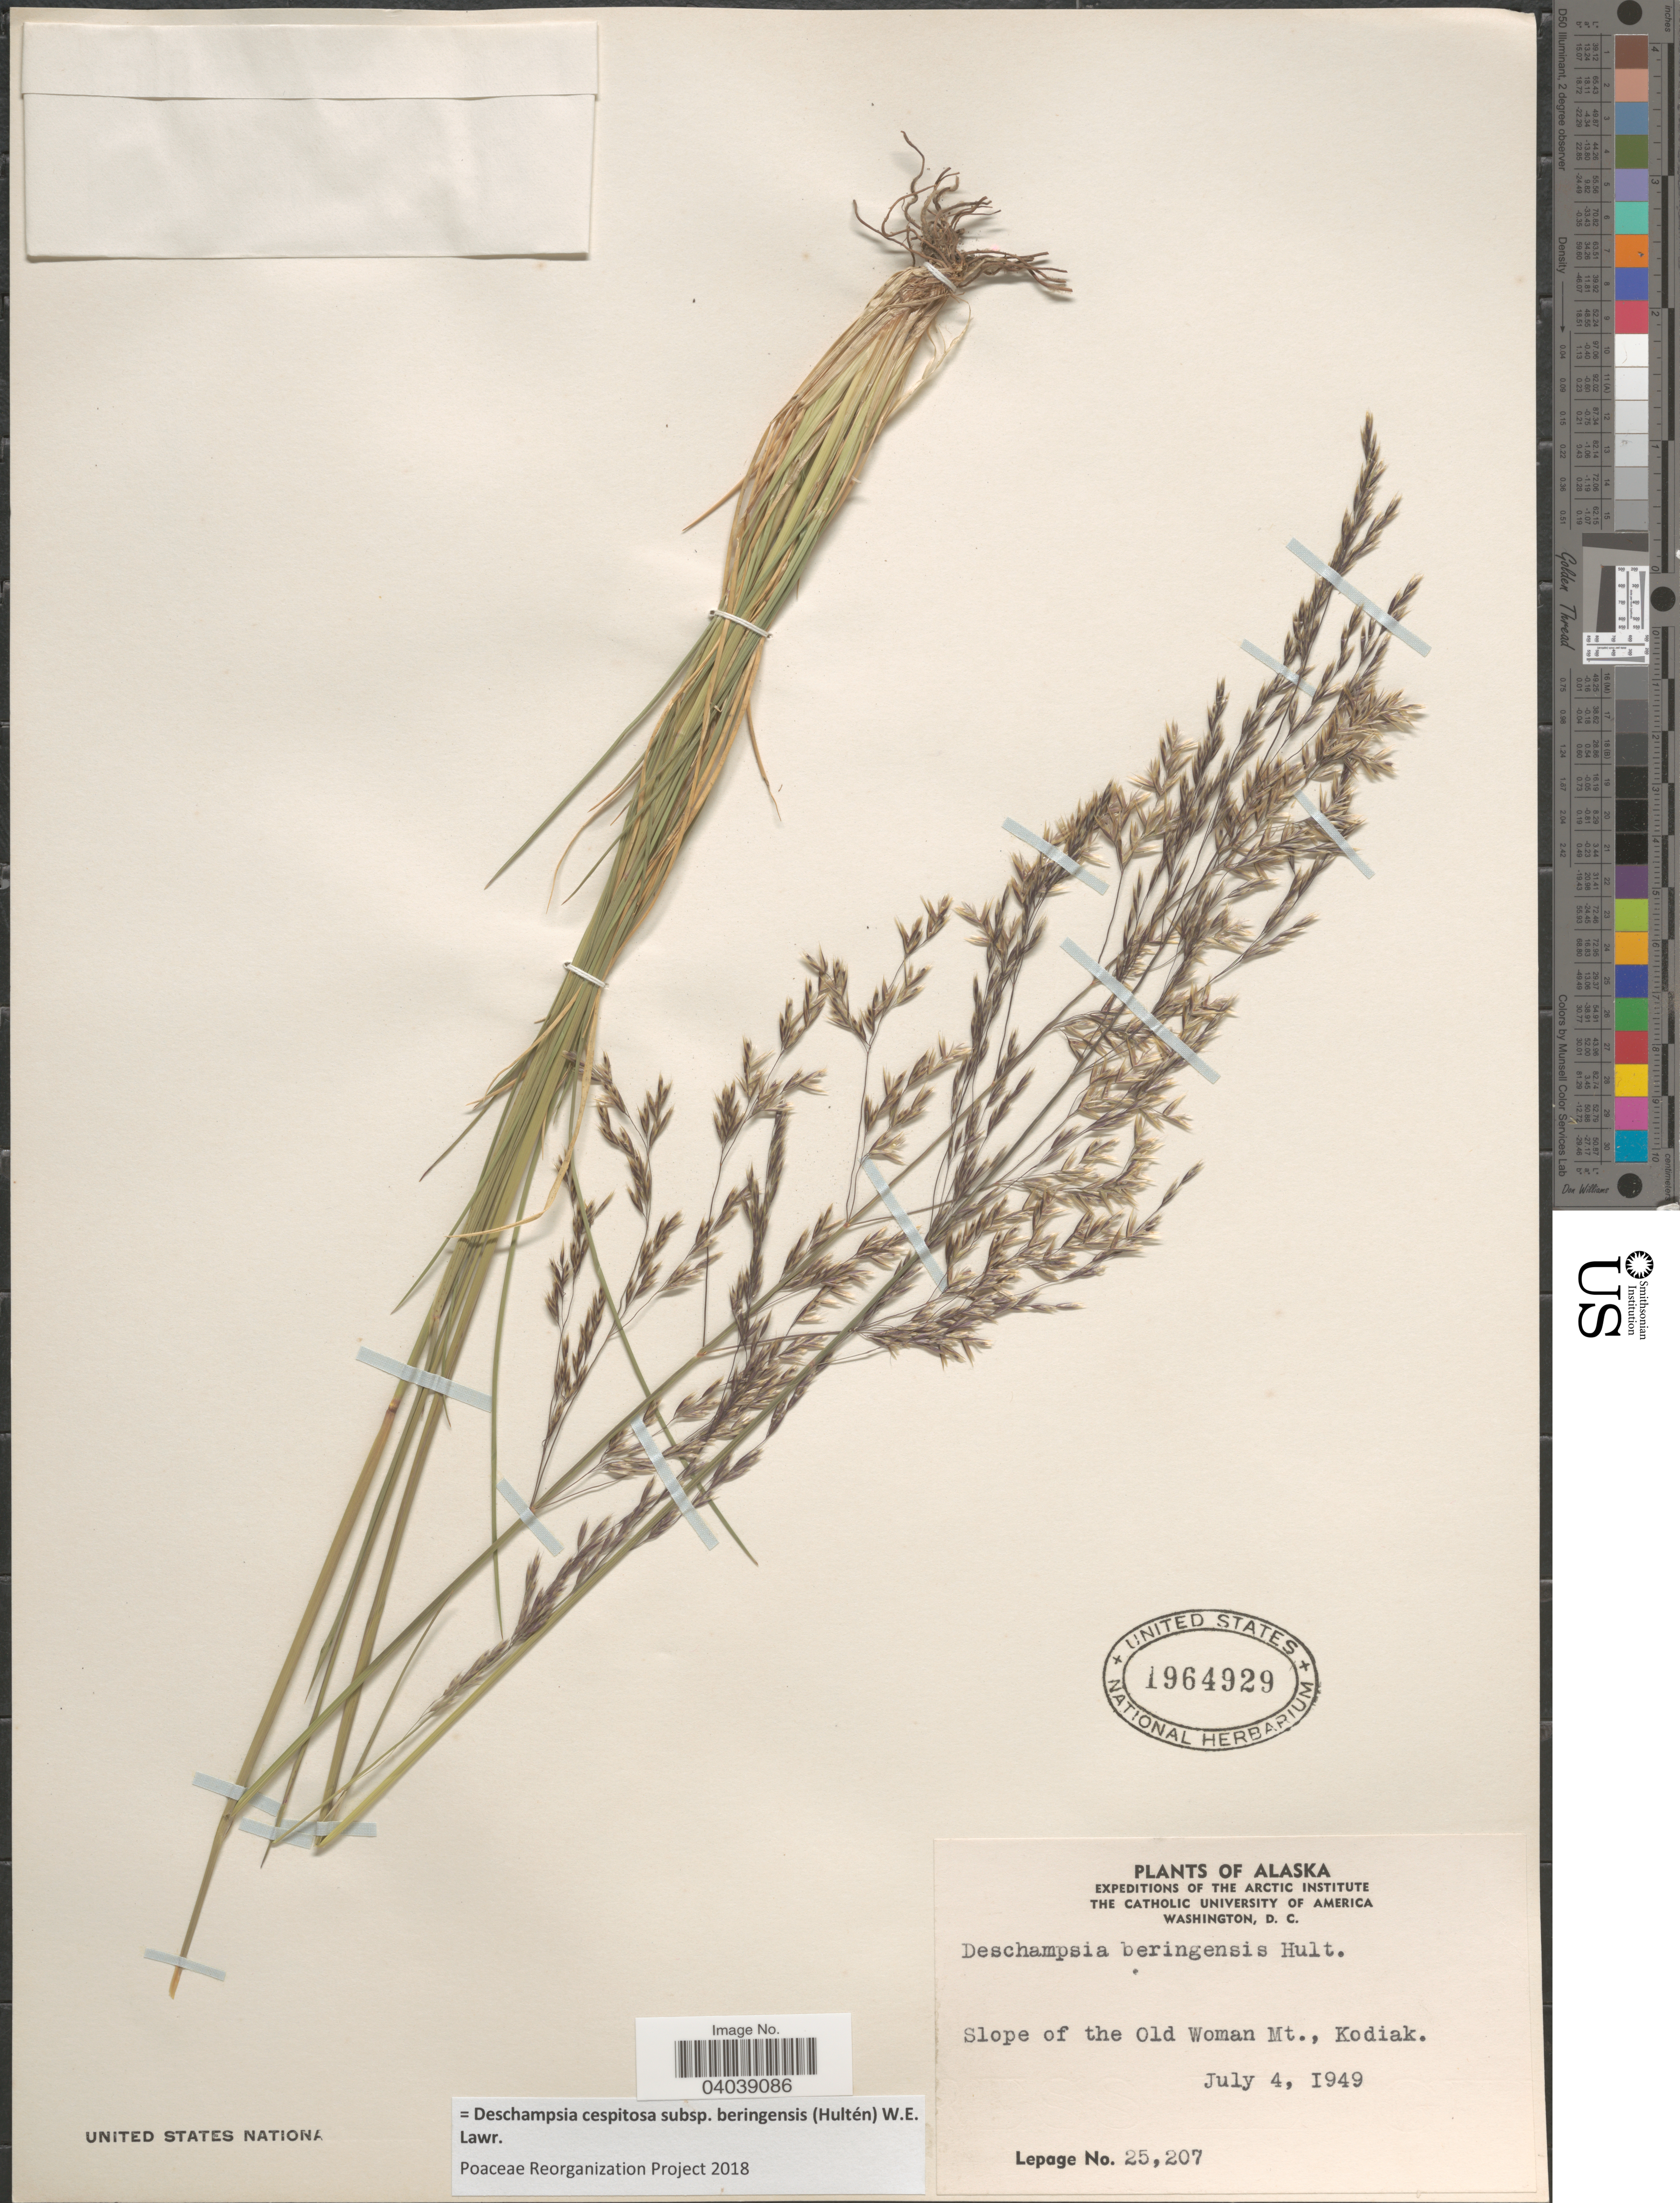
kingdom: Plantae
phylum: Tracheophyta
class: Liliopsida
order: Poales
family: Poaceae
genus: Deschampsia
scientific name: Deschampsia cespitosa subsp. beringensis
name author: (Hultén) Lawrence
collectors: -. LePage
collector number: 25207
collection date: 1949-07-04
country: United States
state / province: Alaska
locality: Slope of the Old Woman Mt., Kodiak.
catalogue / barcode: US 1964929